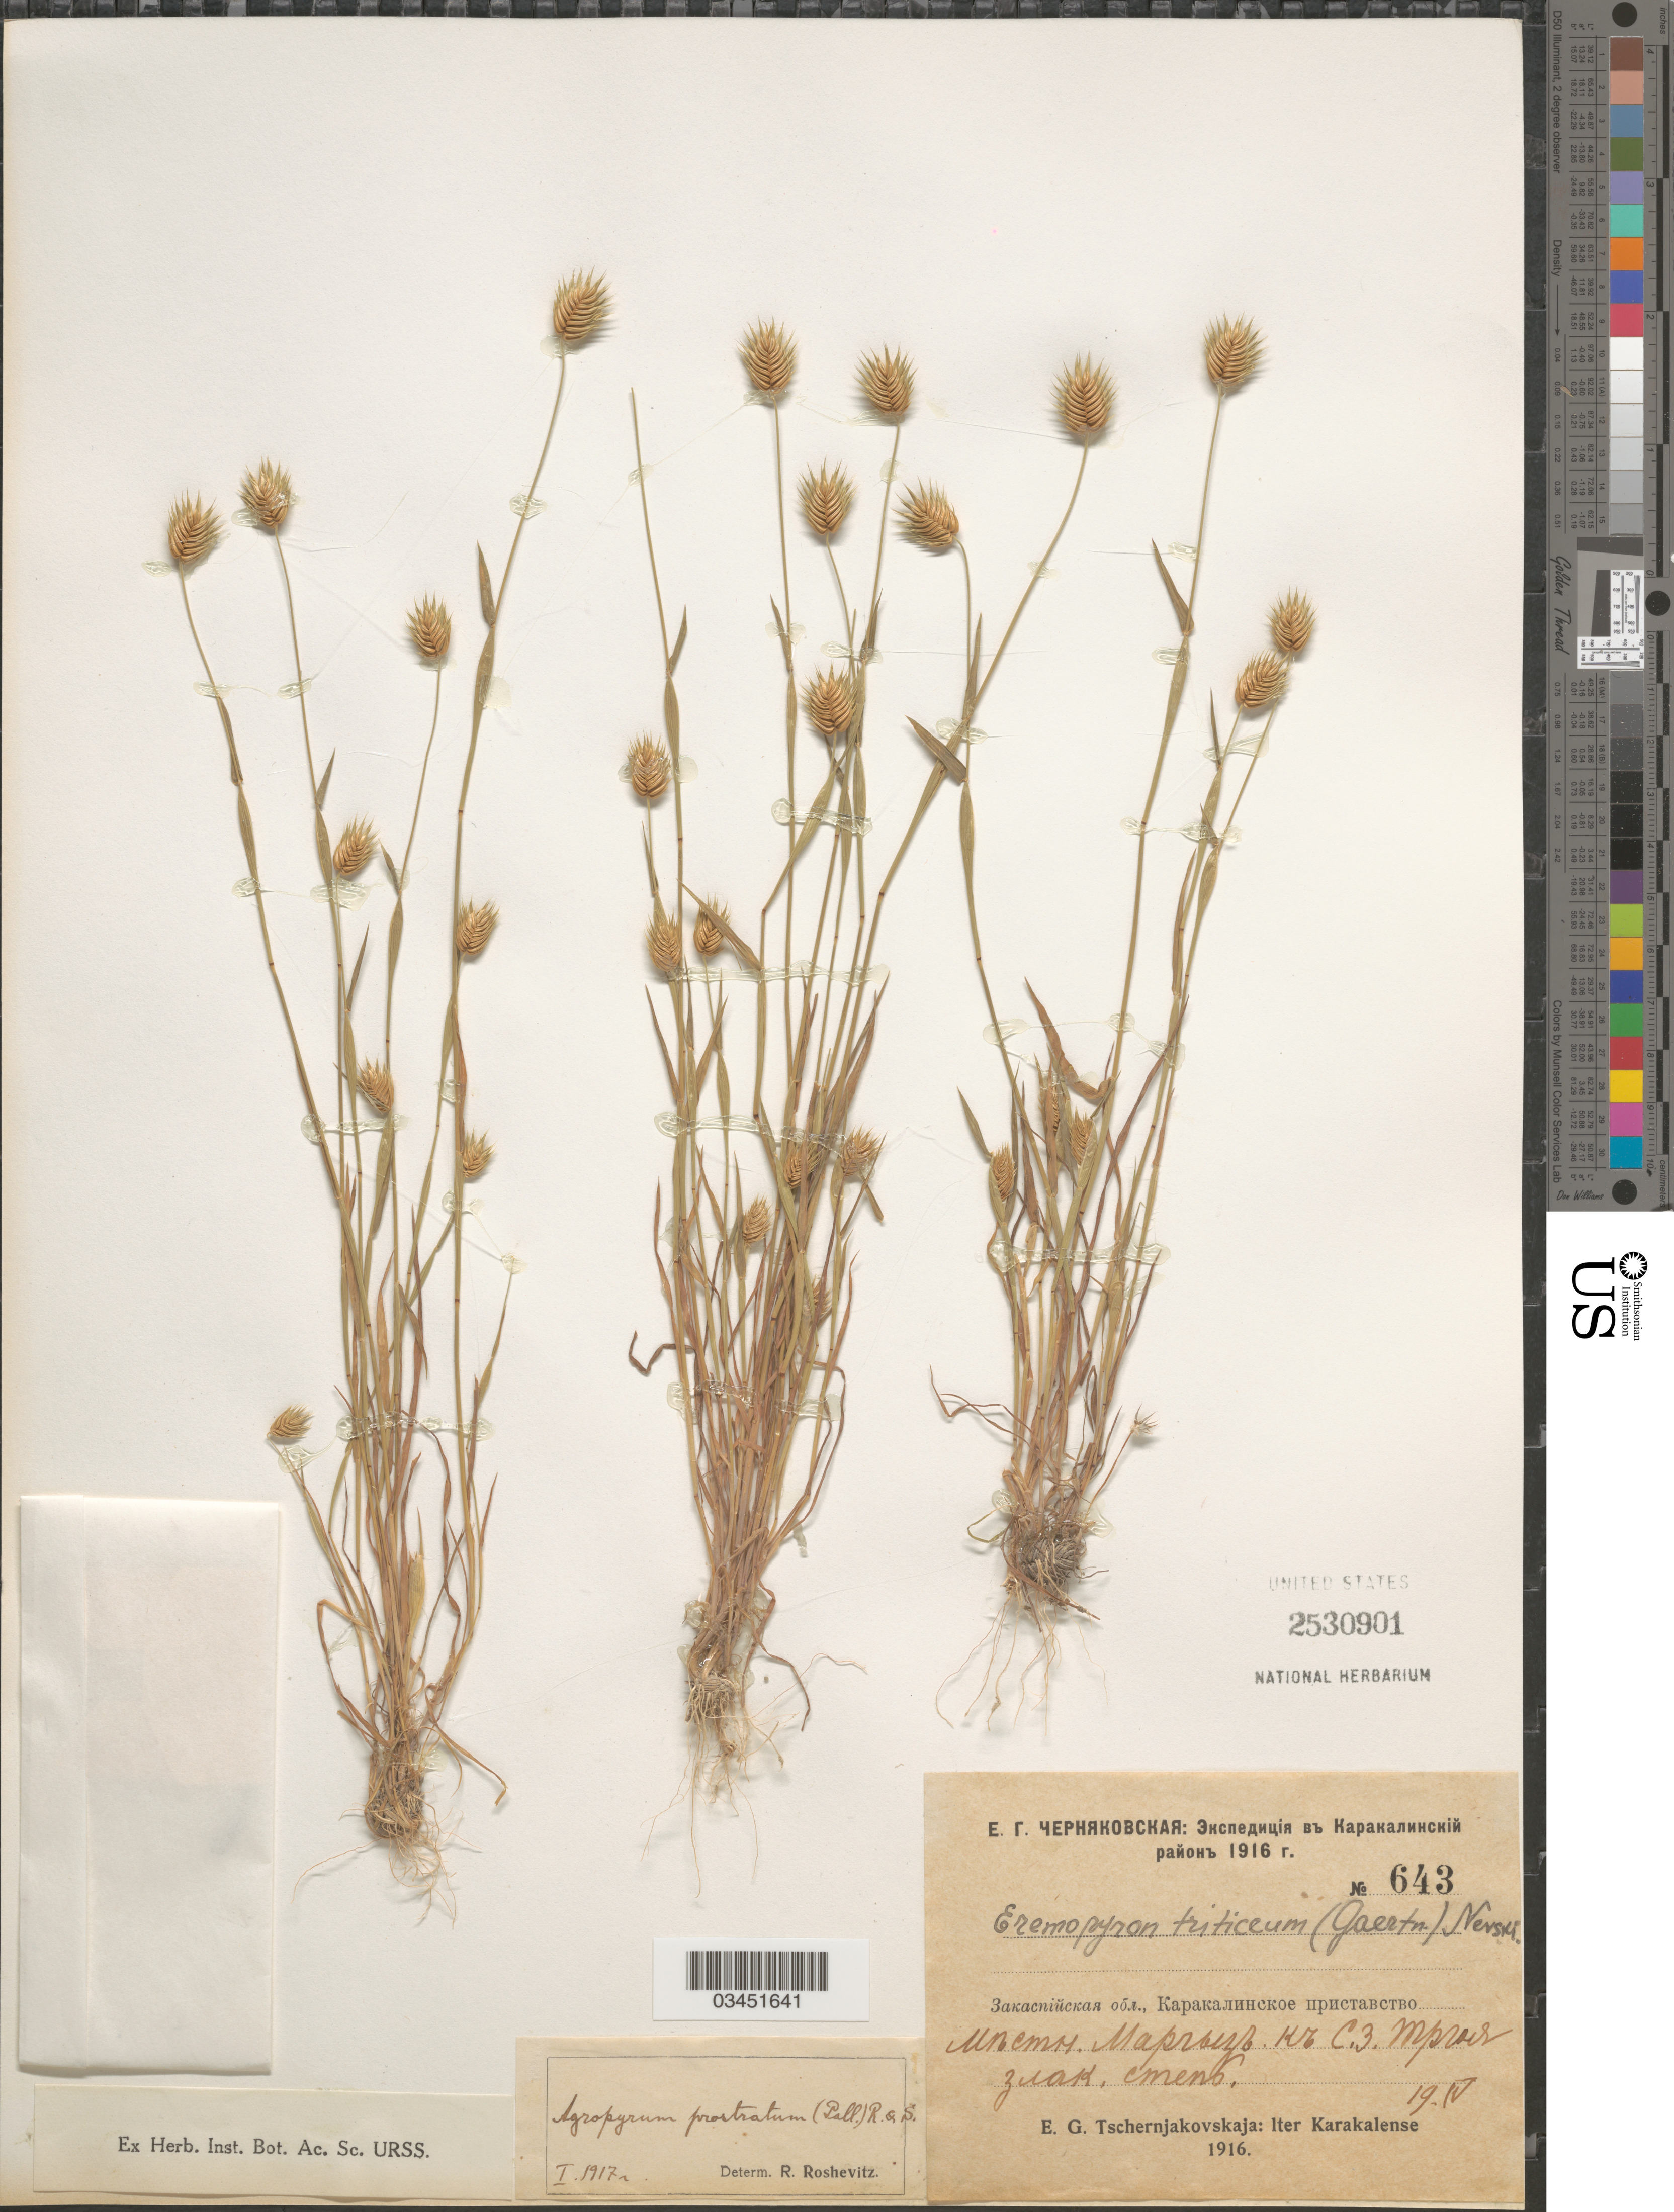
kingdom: Plantae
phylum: Tracheophyta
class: Liliopsida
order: Poales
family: Poaceae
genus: Eremopyrum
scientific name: Eremopyrum triticeum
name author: (Gaertn.) Nevski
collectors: E. Tschernjakovskaja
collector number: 643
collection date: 1916-04-19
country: Turkmenistan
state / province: Balkan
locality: Margyz area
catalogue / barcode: US 2530901